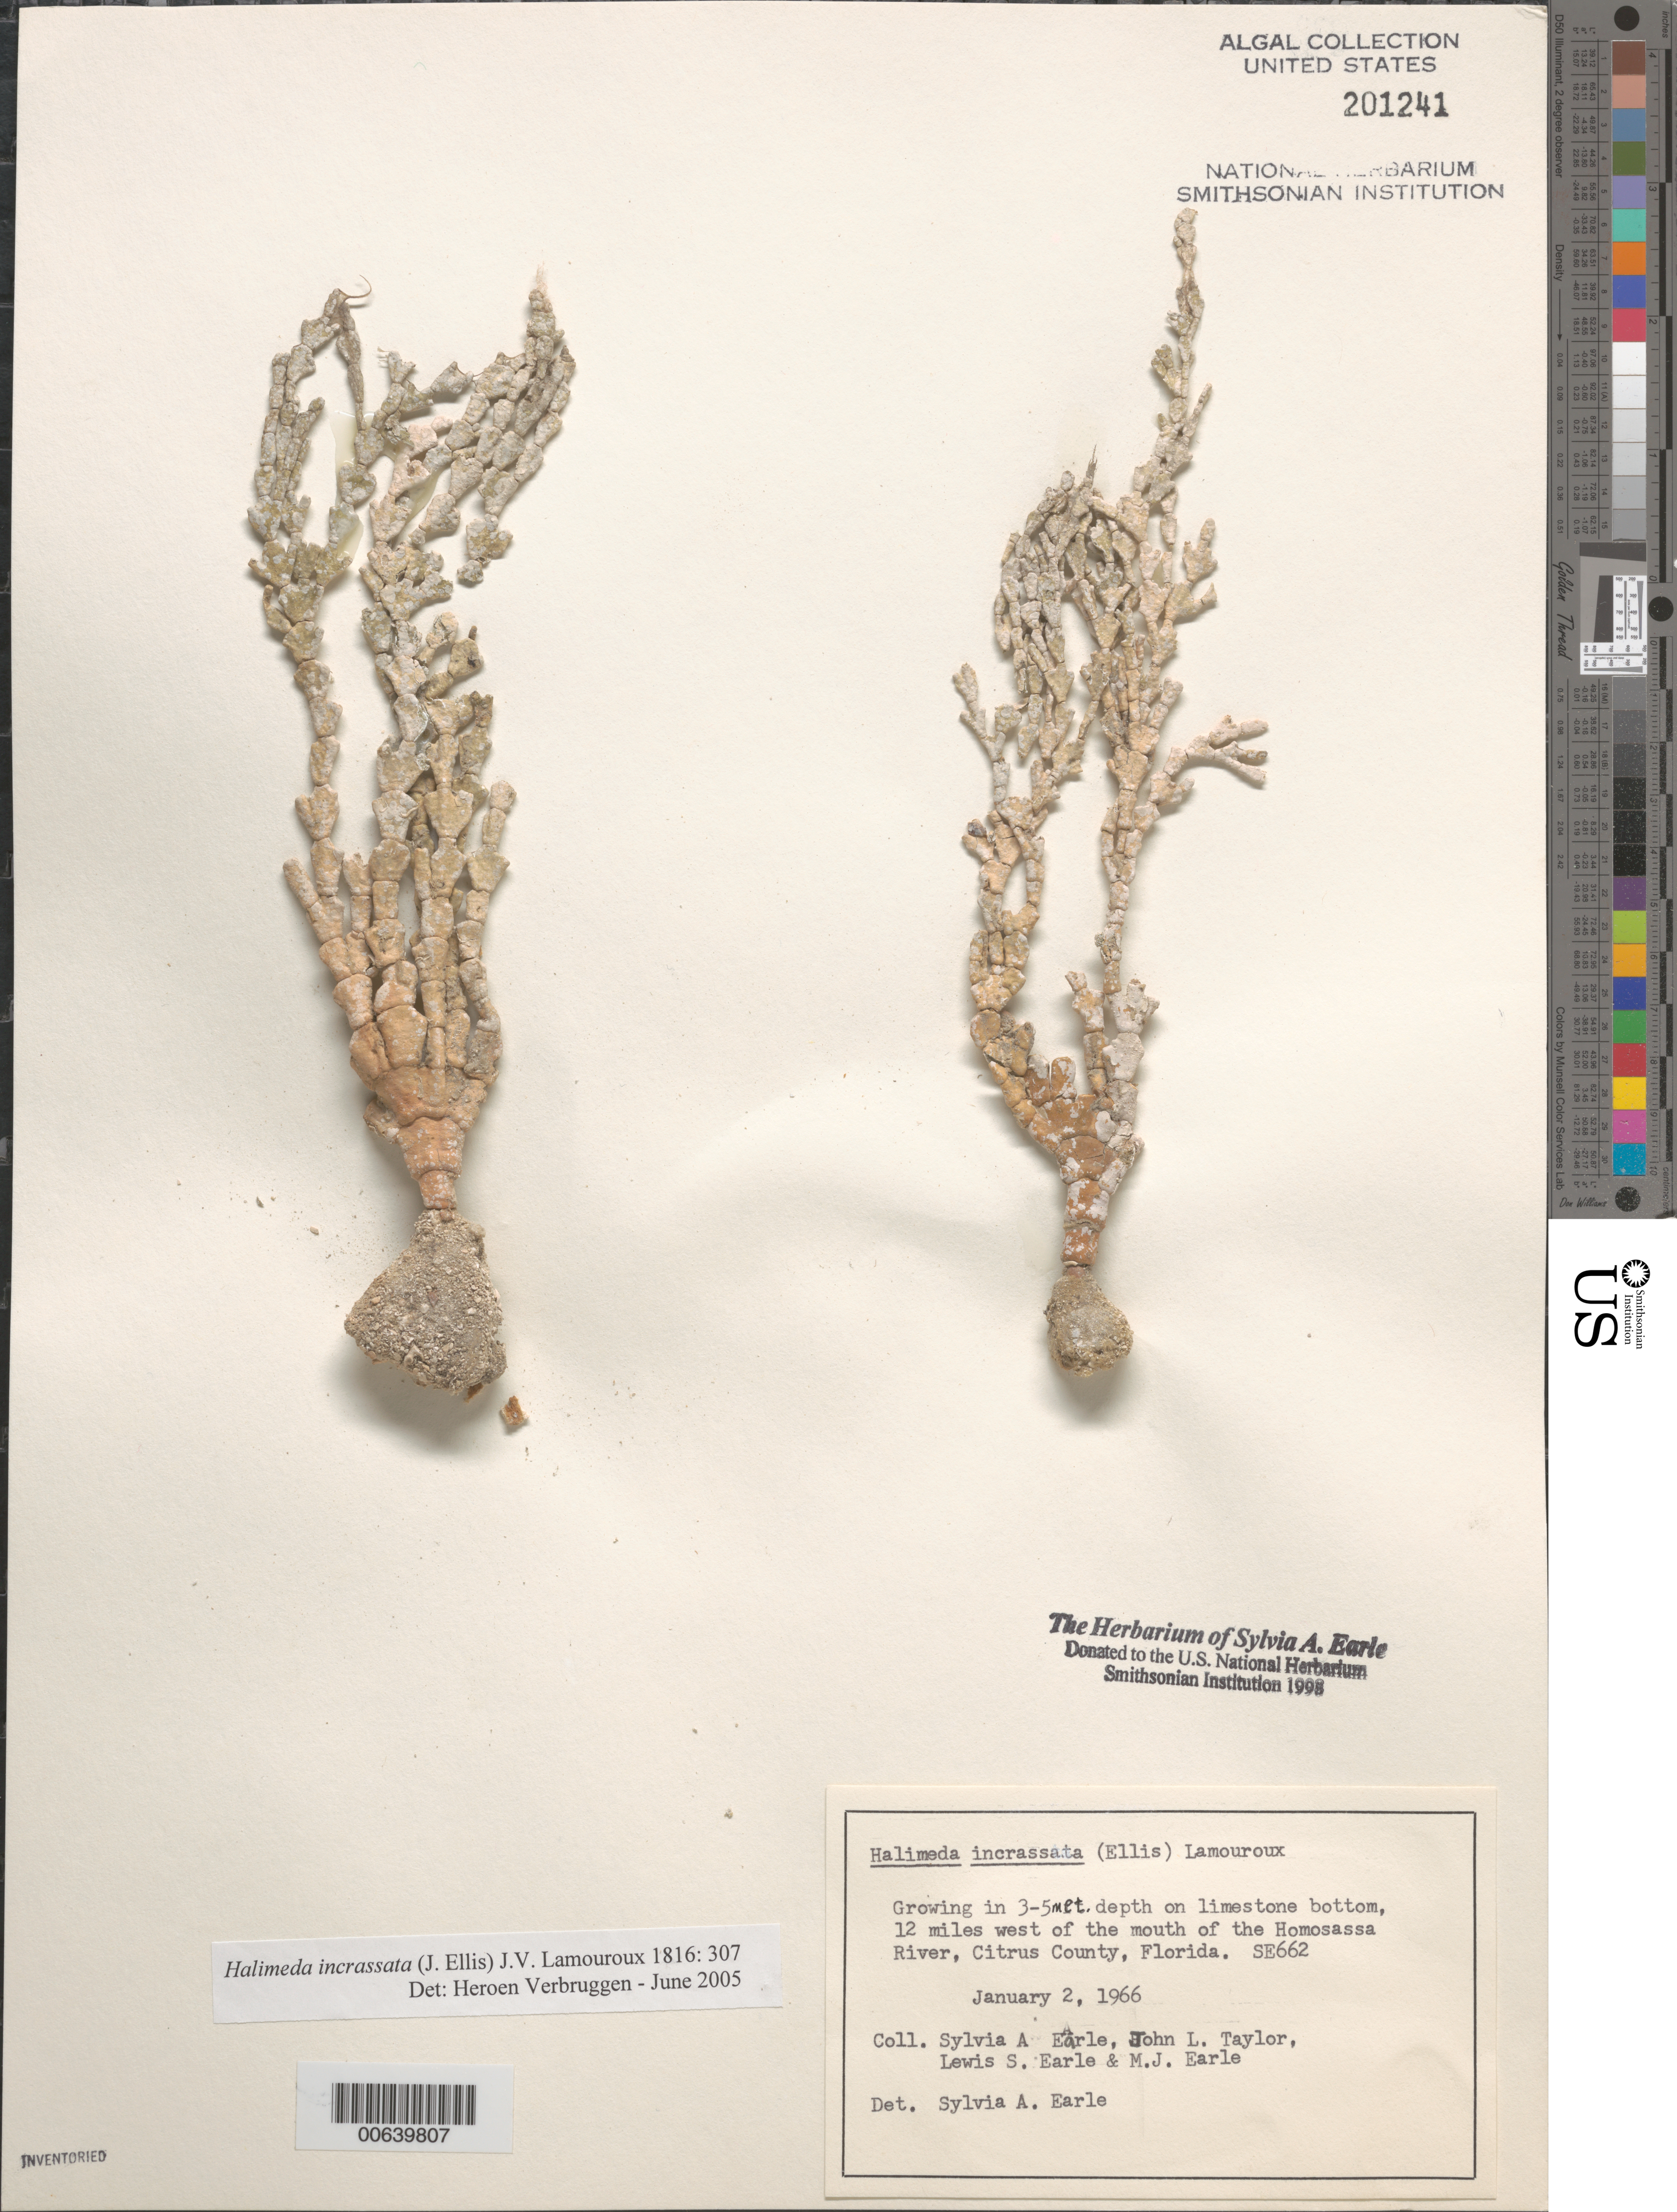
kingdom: Plantae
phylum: Chlorophyta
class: Ulvophyceae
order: Bryopsidales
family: Halimedaceae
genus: Halimeda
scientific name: Halimeda incrassata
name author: (J. Ellis) J.V.Lamouroux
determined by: Earle, S. A.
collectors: S. A. Earle, J. L. Taylor, L. Earle & M. Earle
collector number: SE 662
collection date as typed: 02 Jan 1966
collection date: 1966-01-02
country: United States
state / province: Florida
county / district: Citrus County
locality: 12 miles west of Homosassa River mouth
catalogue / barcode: US 201241